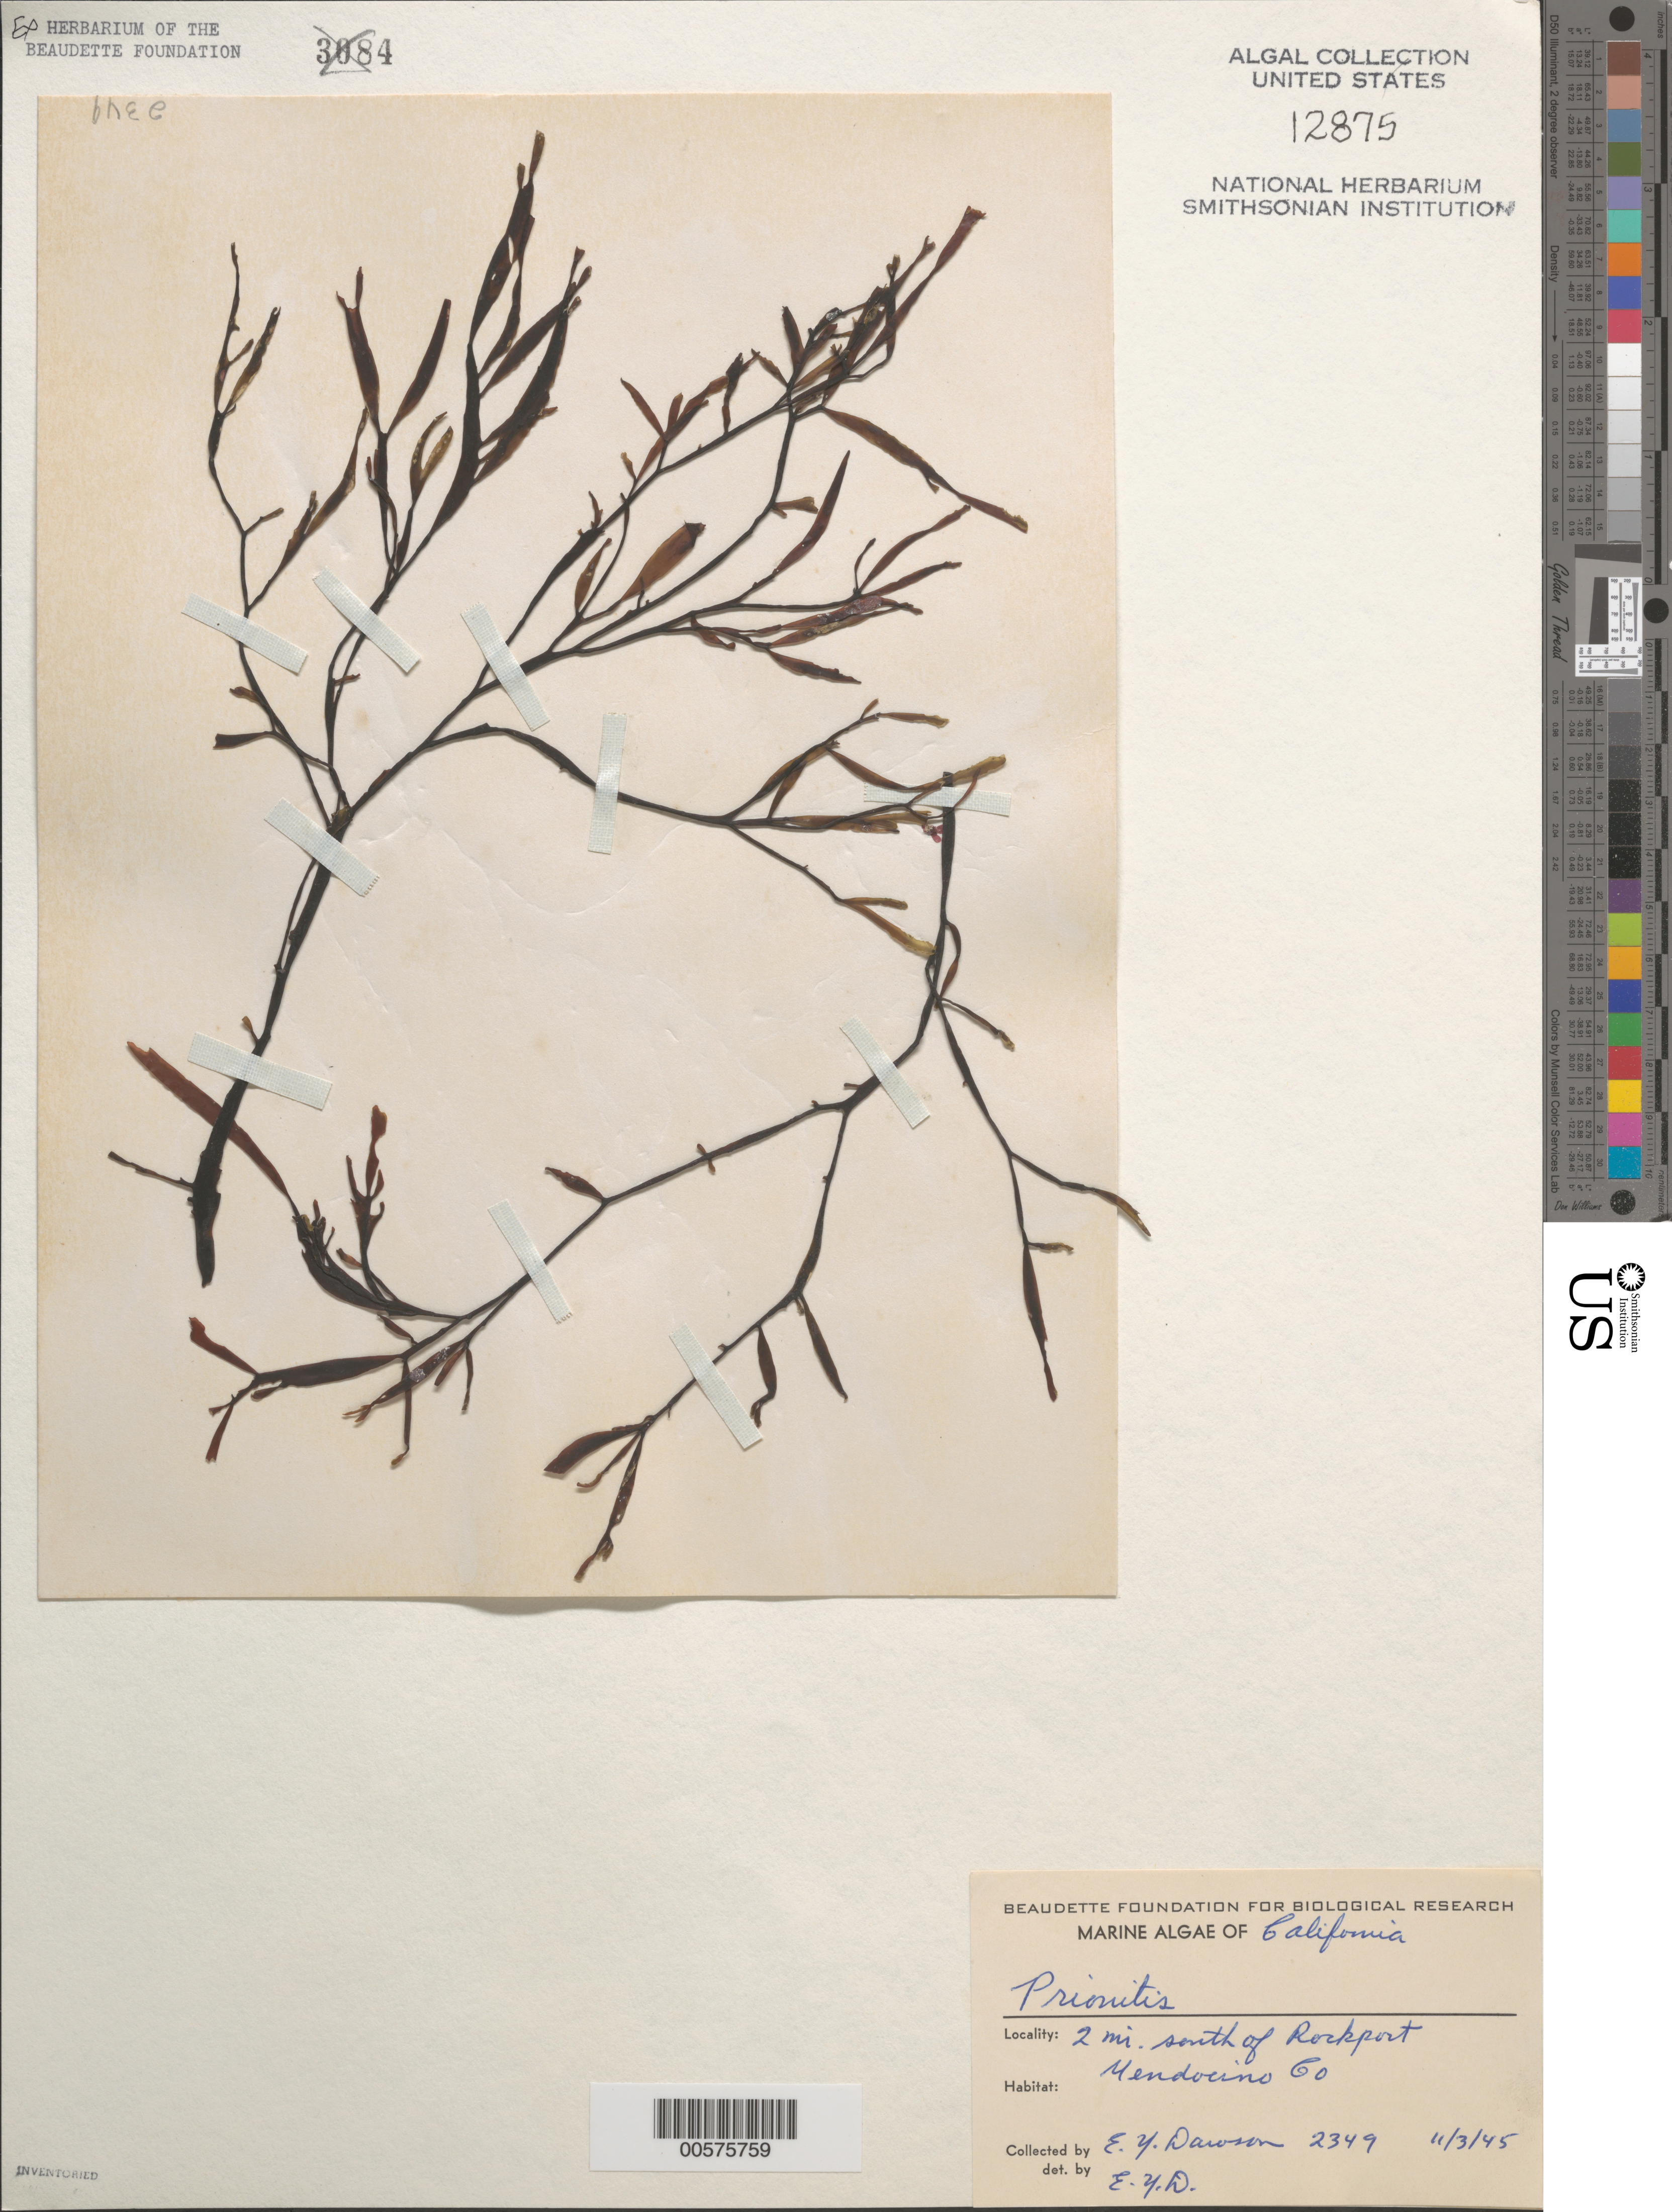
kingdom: Plantae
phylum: Rhodophyta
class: Florideophyceae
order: Cryptonemiales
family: Cryptonemiaceae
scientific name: Prionitis sp.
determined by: Dawson, E. Y.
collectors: E. Y. Dawson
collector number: EYD 2349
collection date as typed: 03 Nov 1945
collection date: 1945-11-03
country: United States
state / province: California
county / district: Mendocino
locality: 2 miles south of Rockport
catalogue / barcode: US 12875